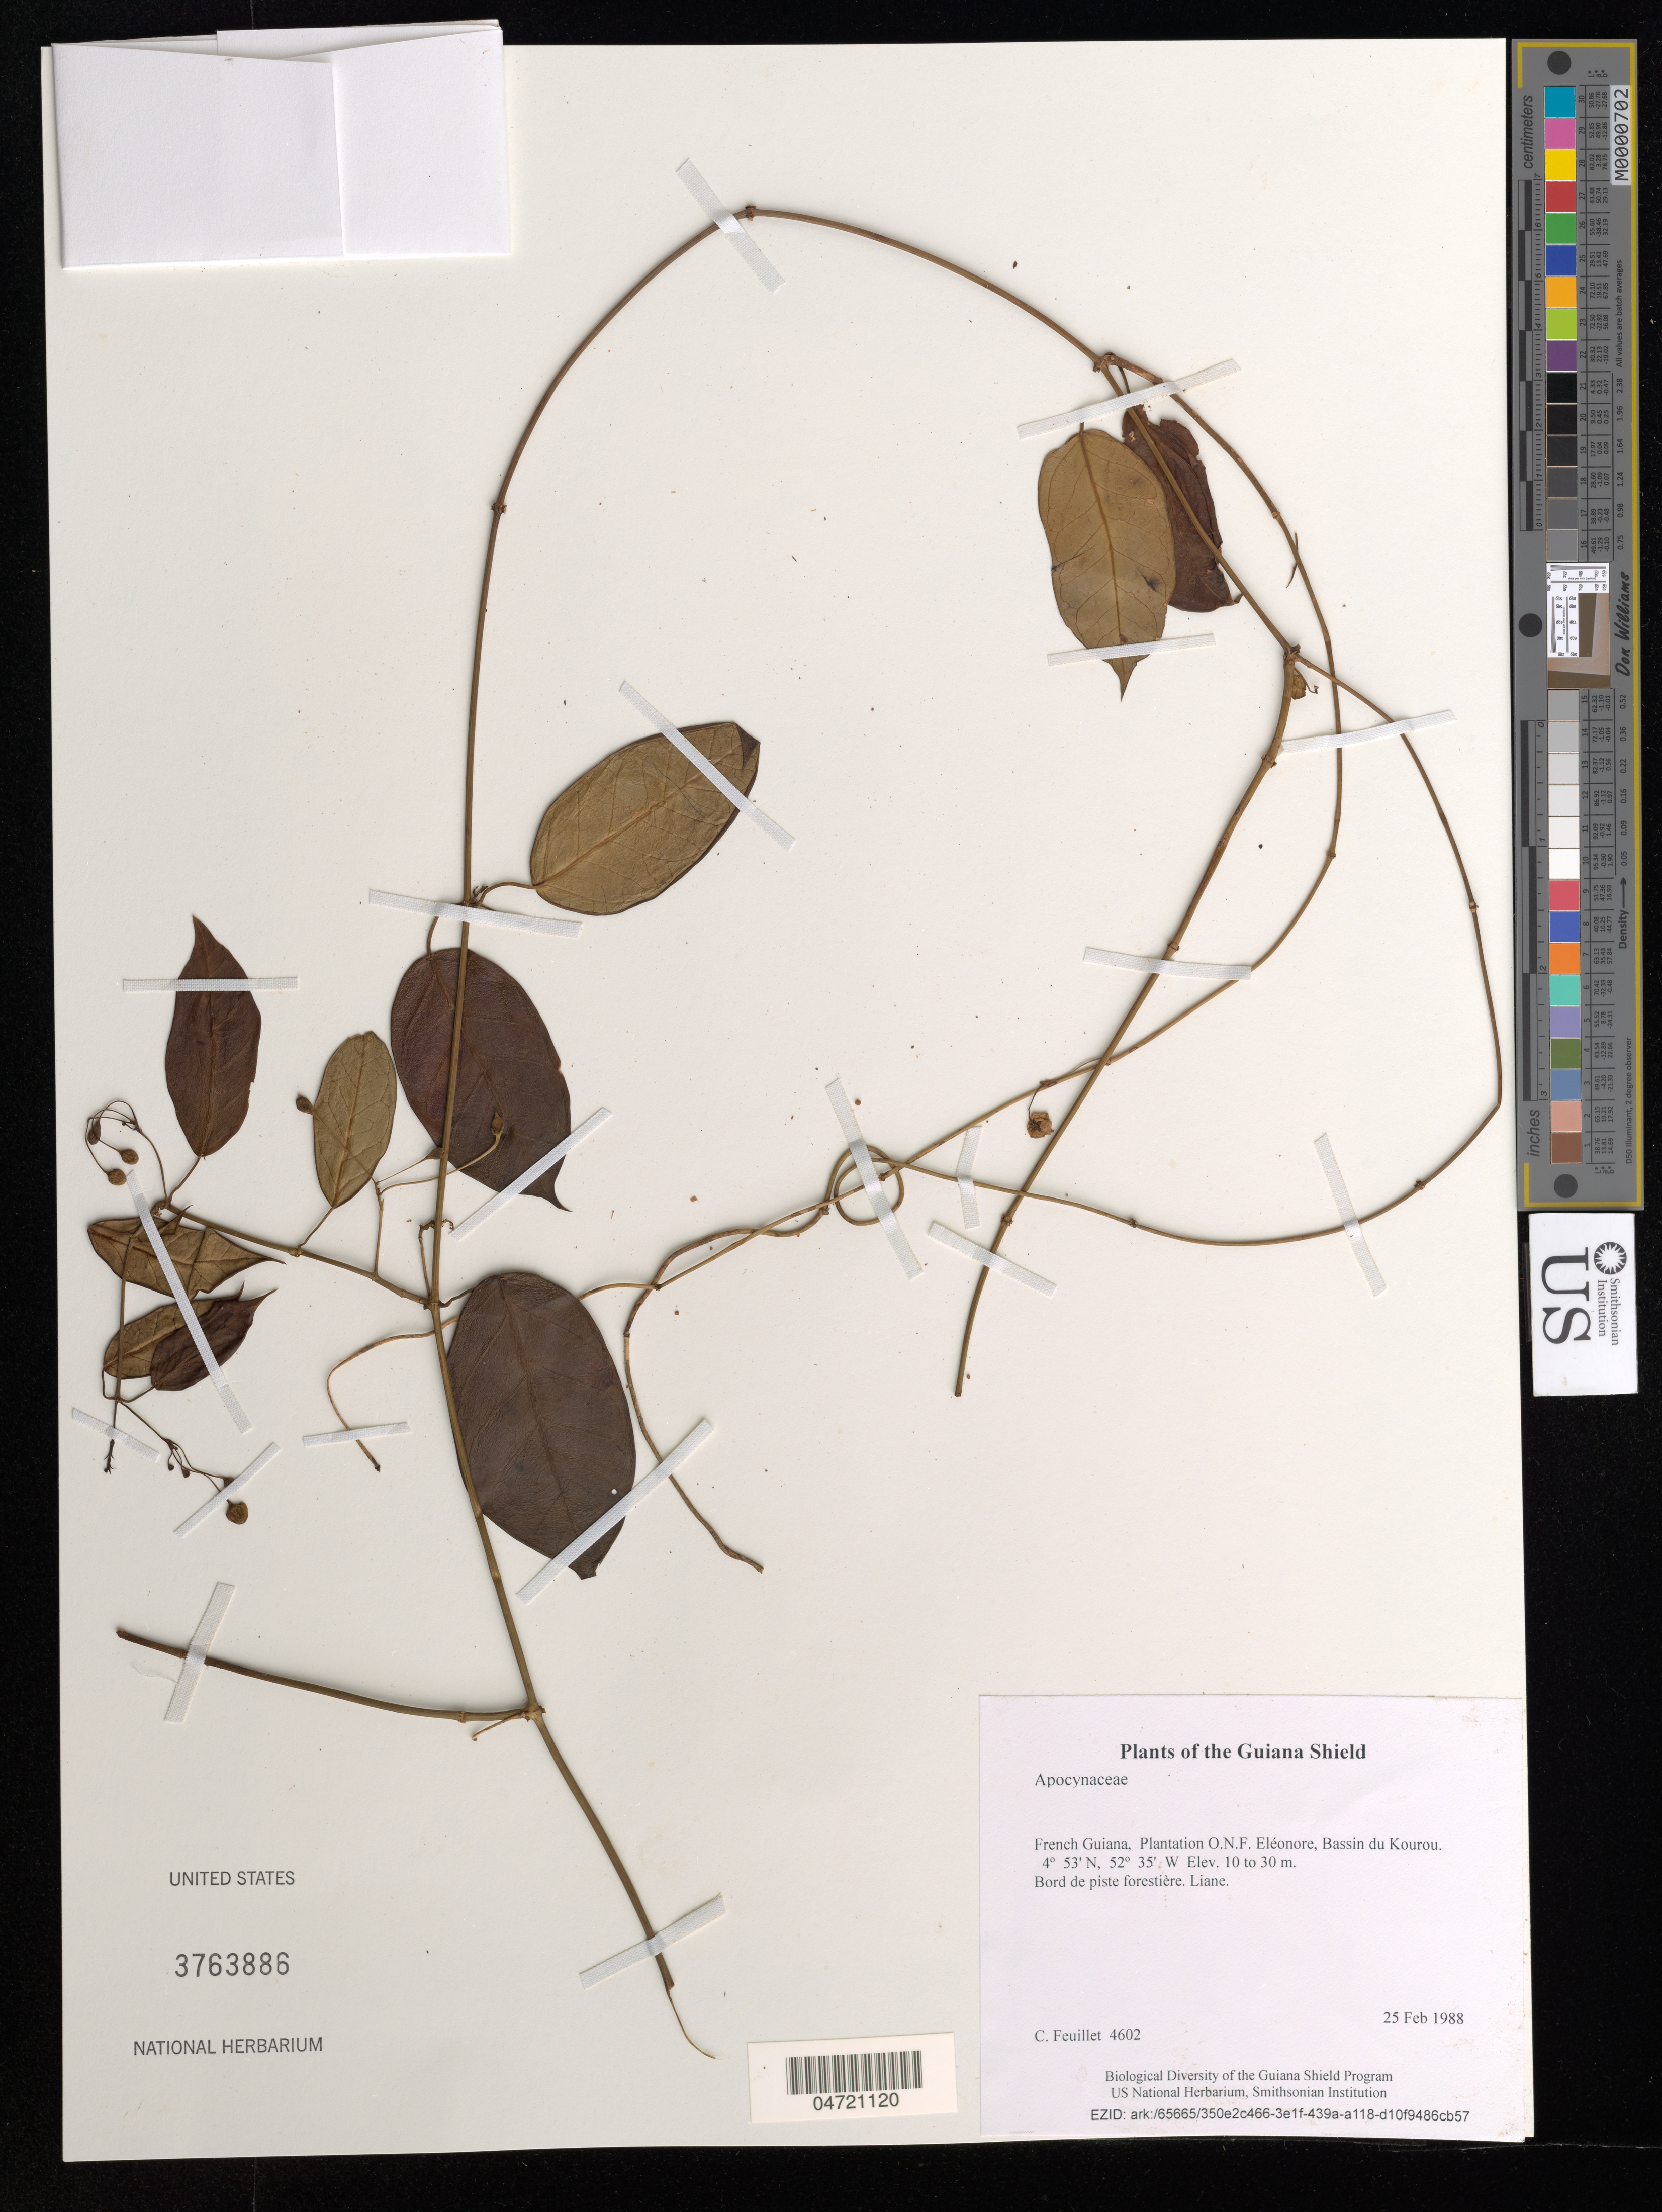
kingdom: Plantae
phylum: Tracheophyta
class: Magnoliopsida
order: Gentianales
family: Apocynaceae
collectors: C. Feuillet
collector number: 4602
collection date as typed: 25 Feb 1988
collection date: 1988-02-25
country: French Guiana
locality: Plantation O.N.F. Eléonore, Bassin du Kourou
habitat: Bord de piste forestière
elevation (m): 10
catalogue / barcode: US 3763886